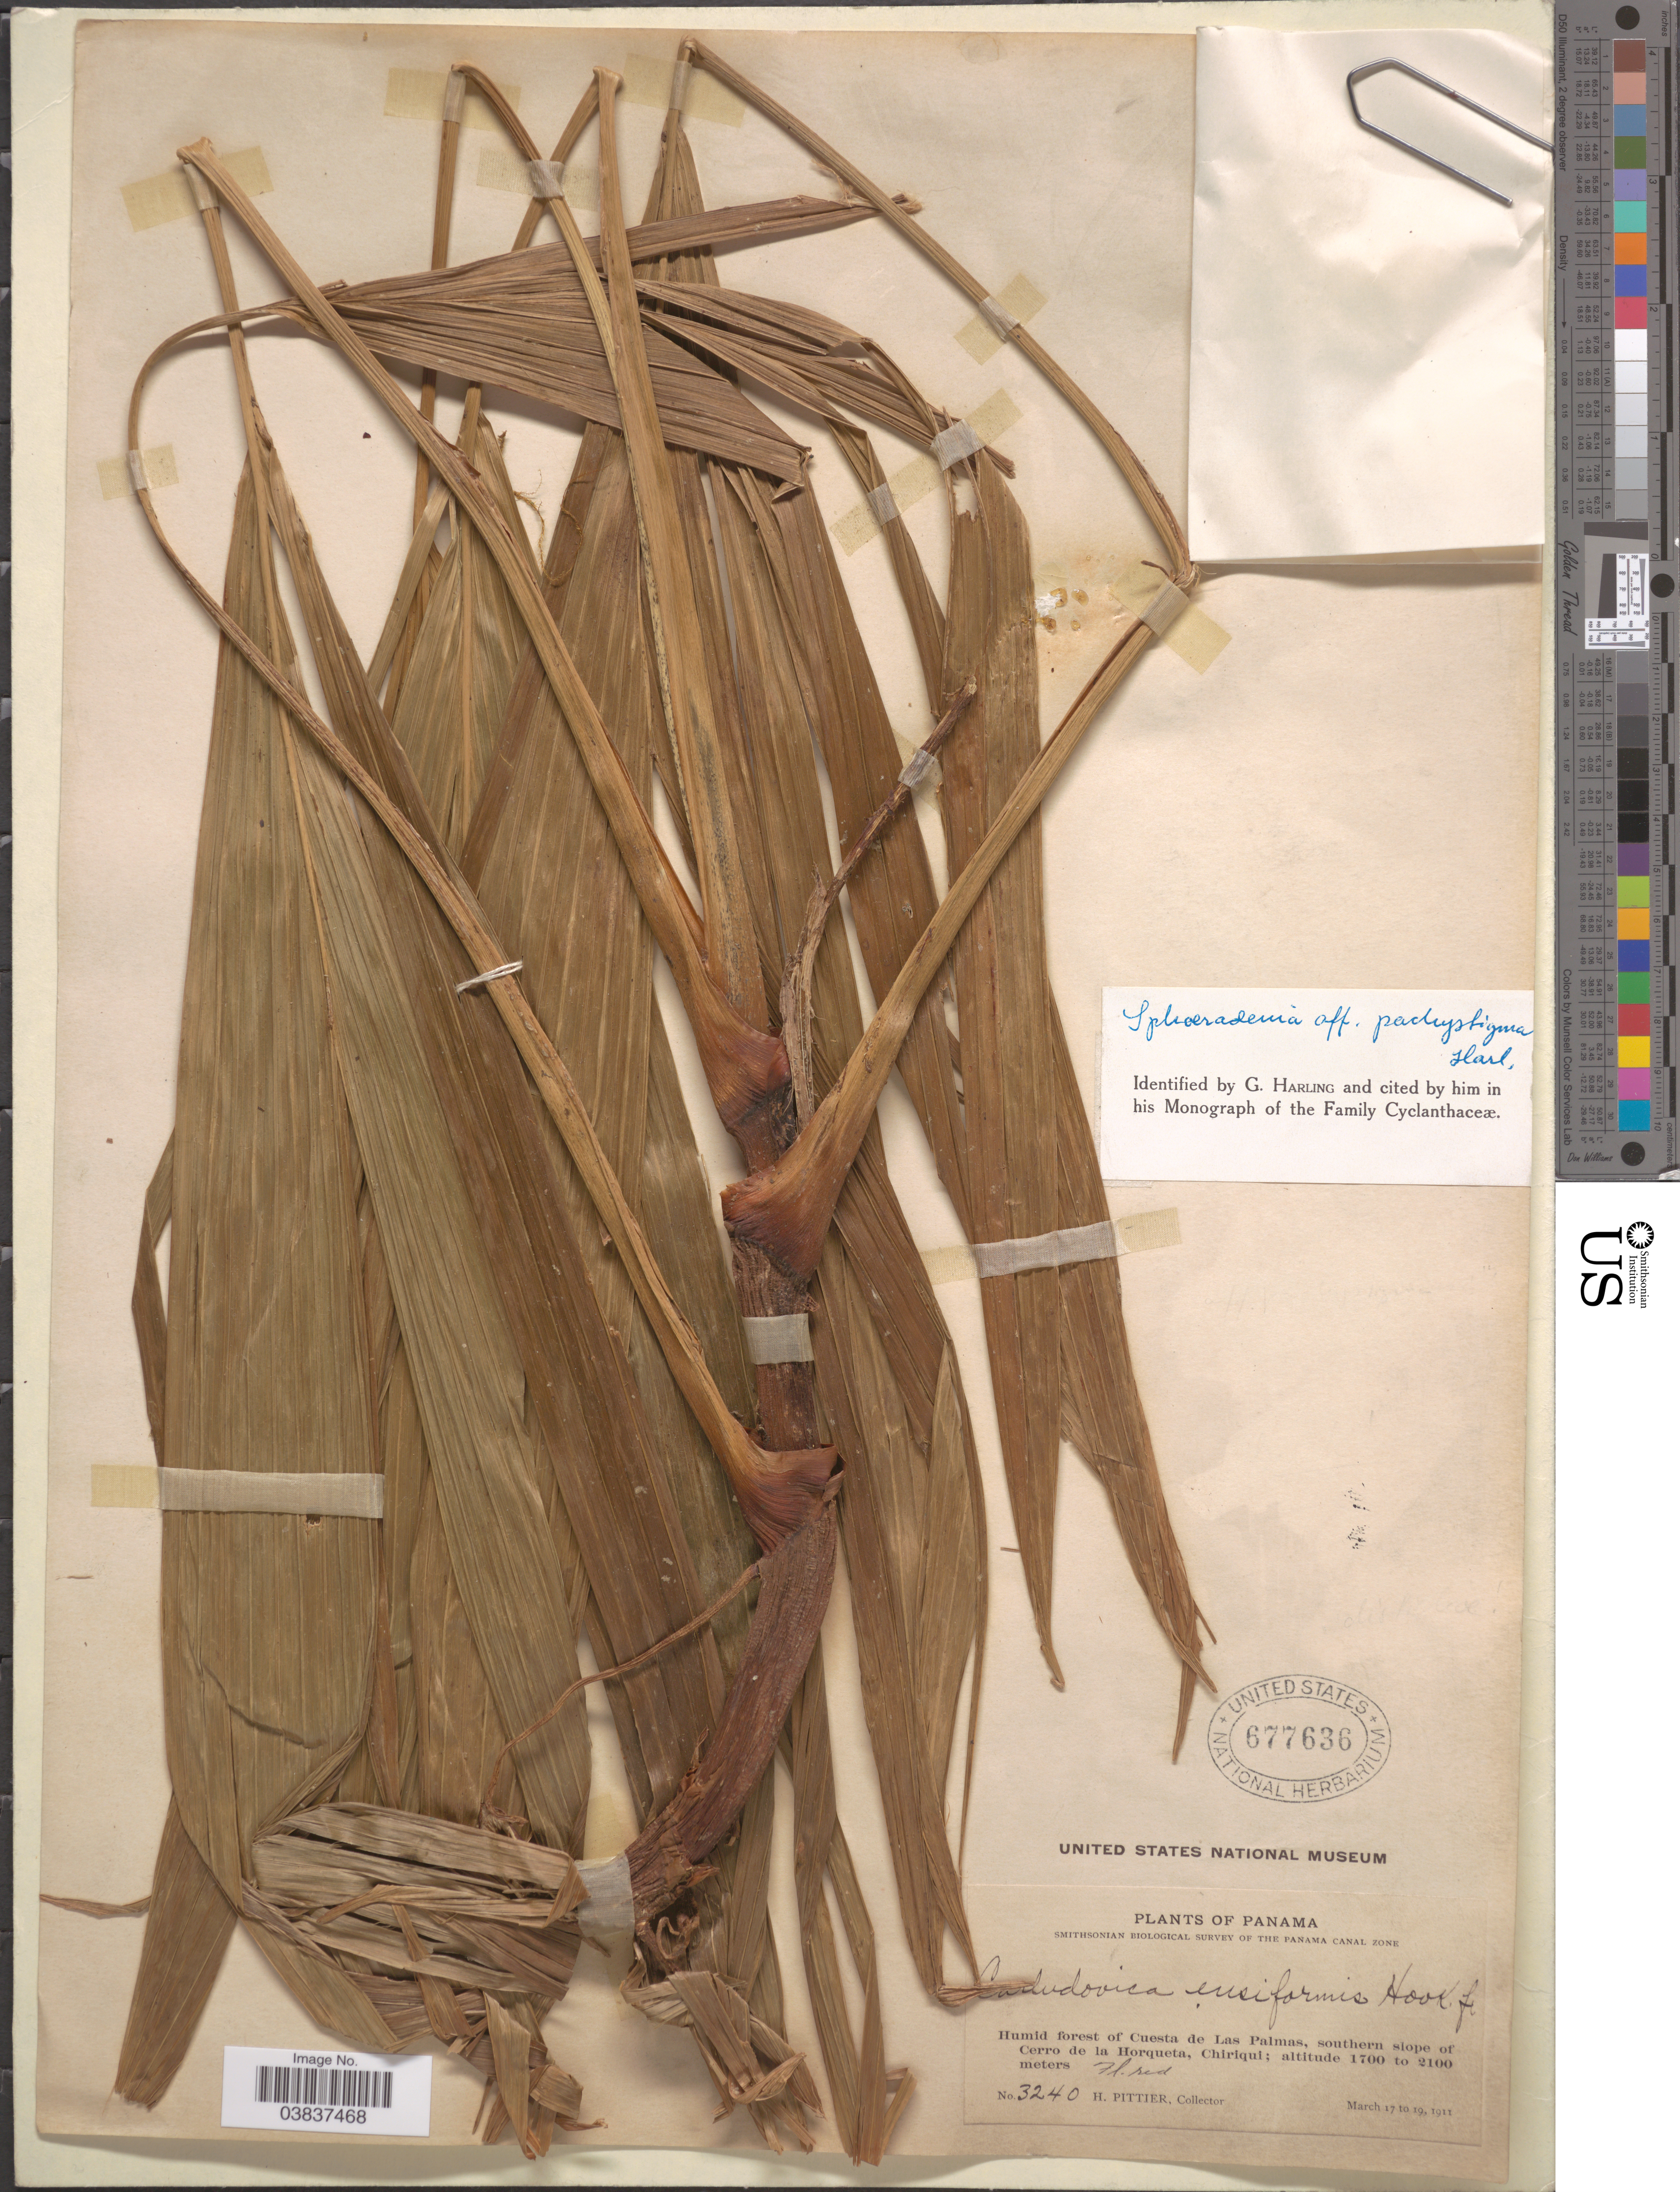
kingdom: Plantae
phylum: Tracheophyta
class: Liliopsida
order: Pandanales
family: Cyclanthaceae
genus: Sphaeradenia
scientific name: Sphaeradenia pachystigma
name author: Harling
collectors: H. F. Pittier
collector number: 3240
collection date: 1911-03-17/1911-03-19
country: Panama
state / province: Chiriqui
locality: Humid forest of Cuesta de Las Palmas, southern slope of Cerro de la Horqueta.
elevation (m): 1700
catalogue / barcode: US 677636